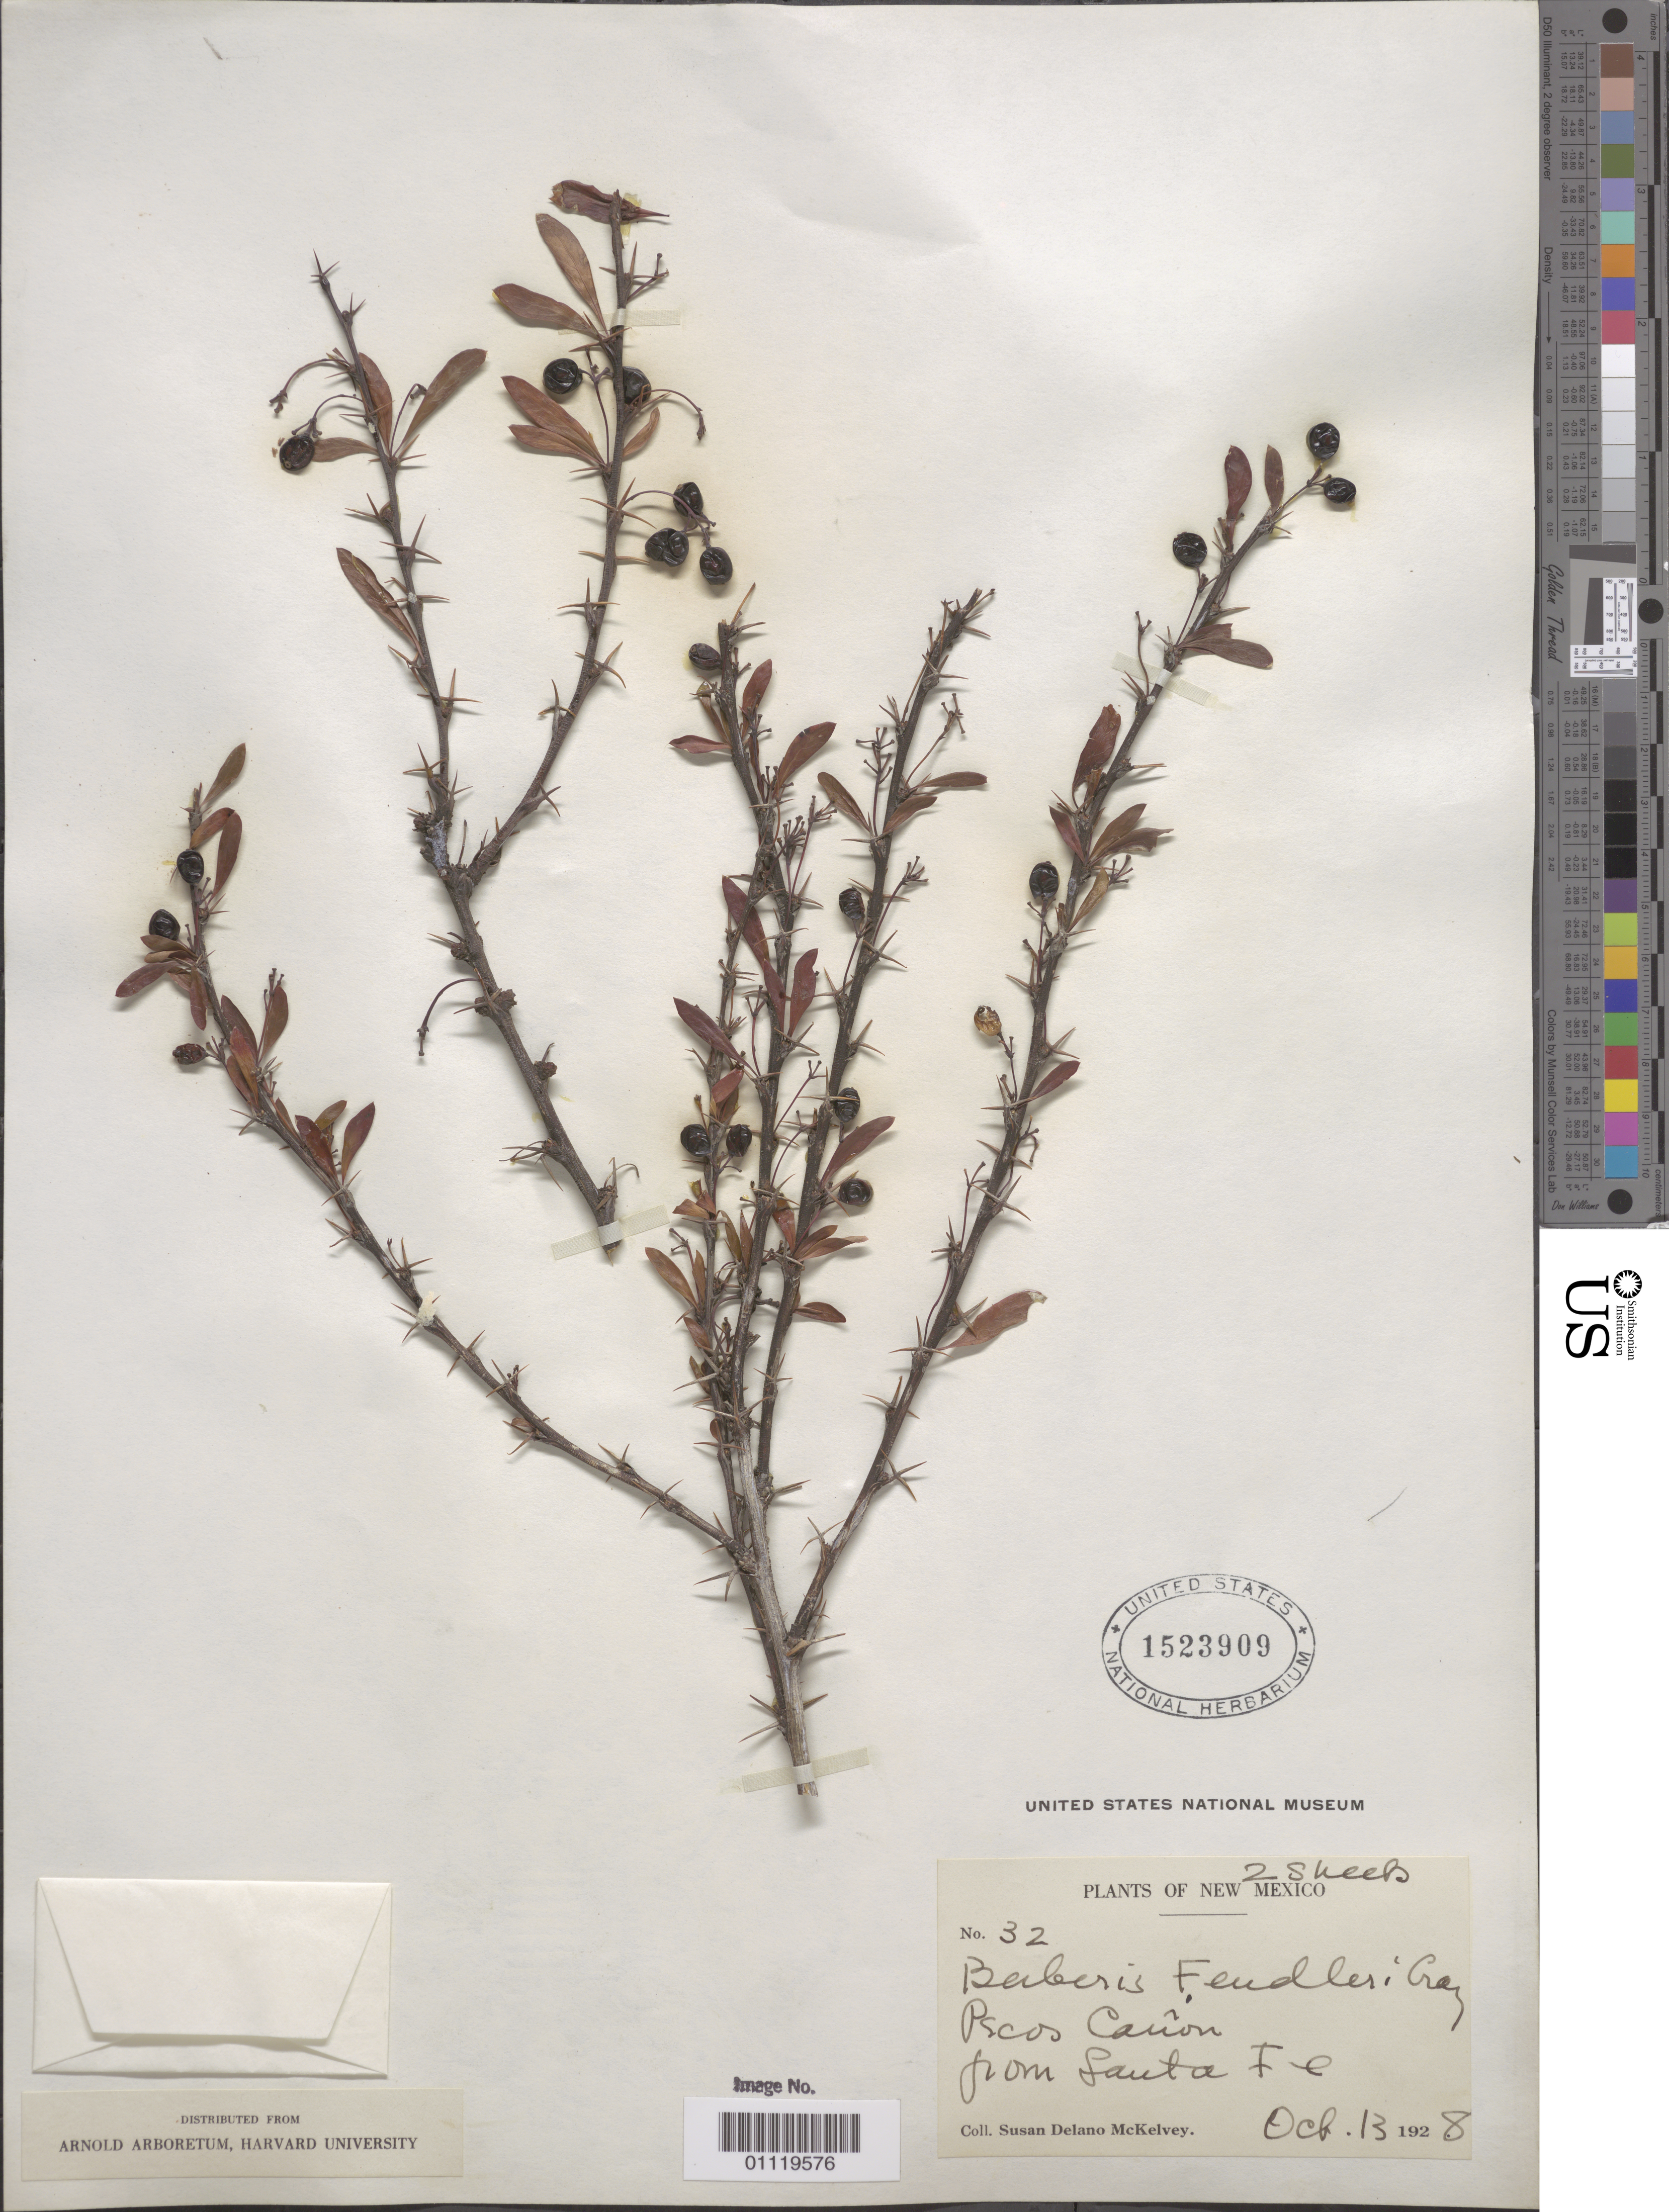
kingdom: Plantae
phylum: Tracheophyta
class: Magnoliopsida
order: Ranunculales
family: Berberidaceae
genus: Berberis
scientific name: Berberis fendleri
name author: A. Gray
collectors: S. A. McKelvey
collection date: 1928-10-13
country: United States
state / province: New Mexico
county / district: Santa Fe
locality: Pecos Canyon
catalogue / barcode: US 1523909